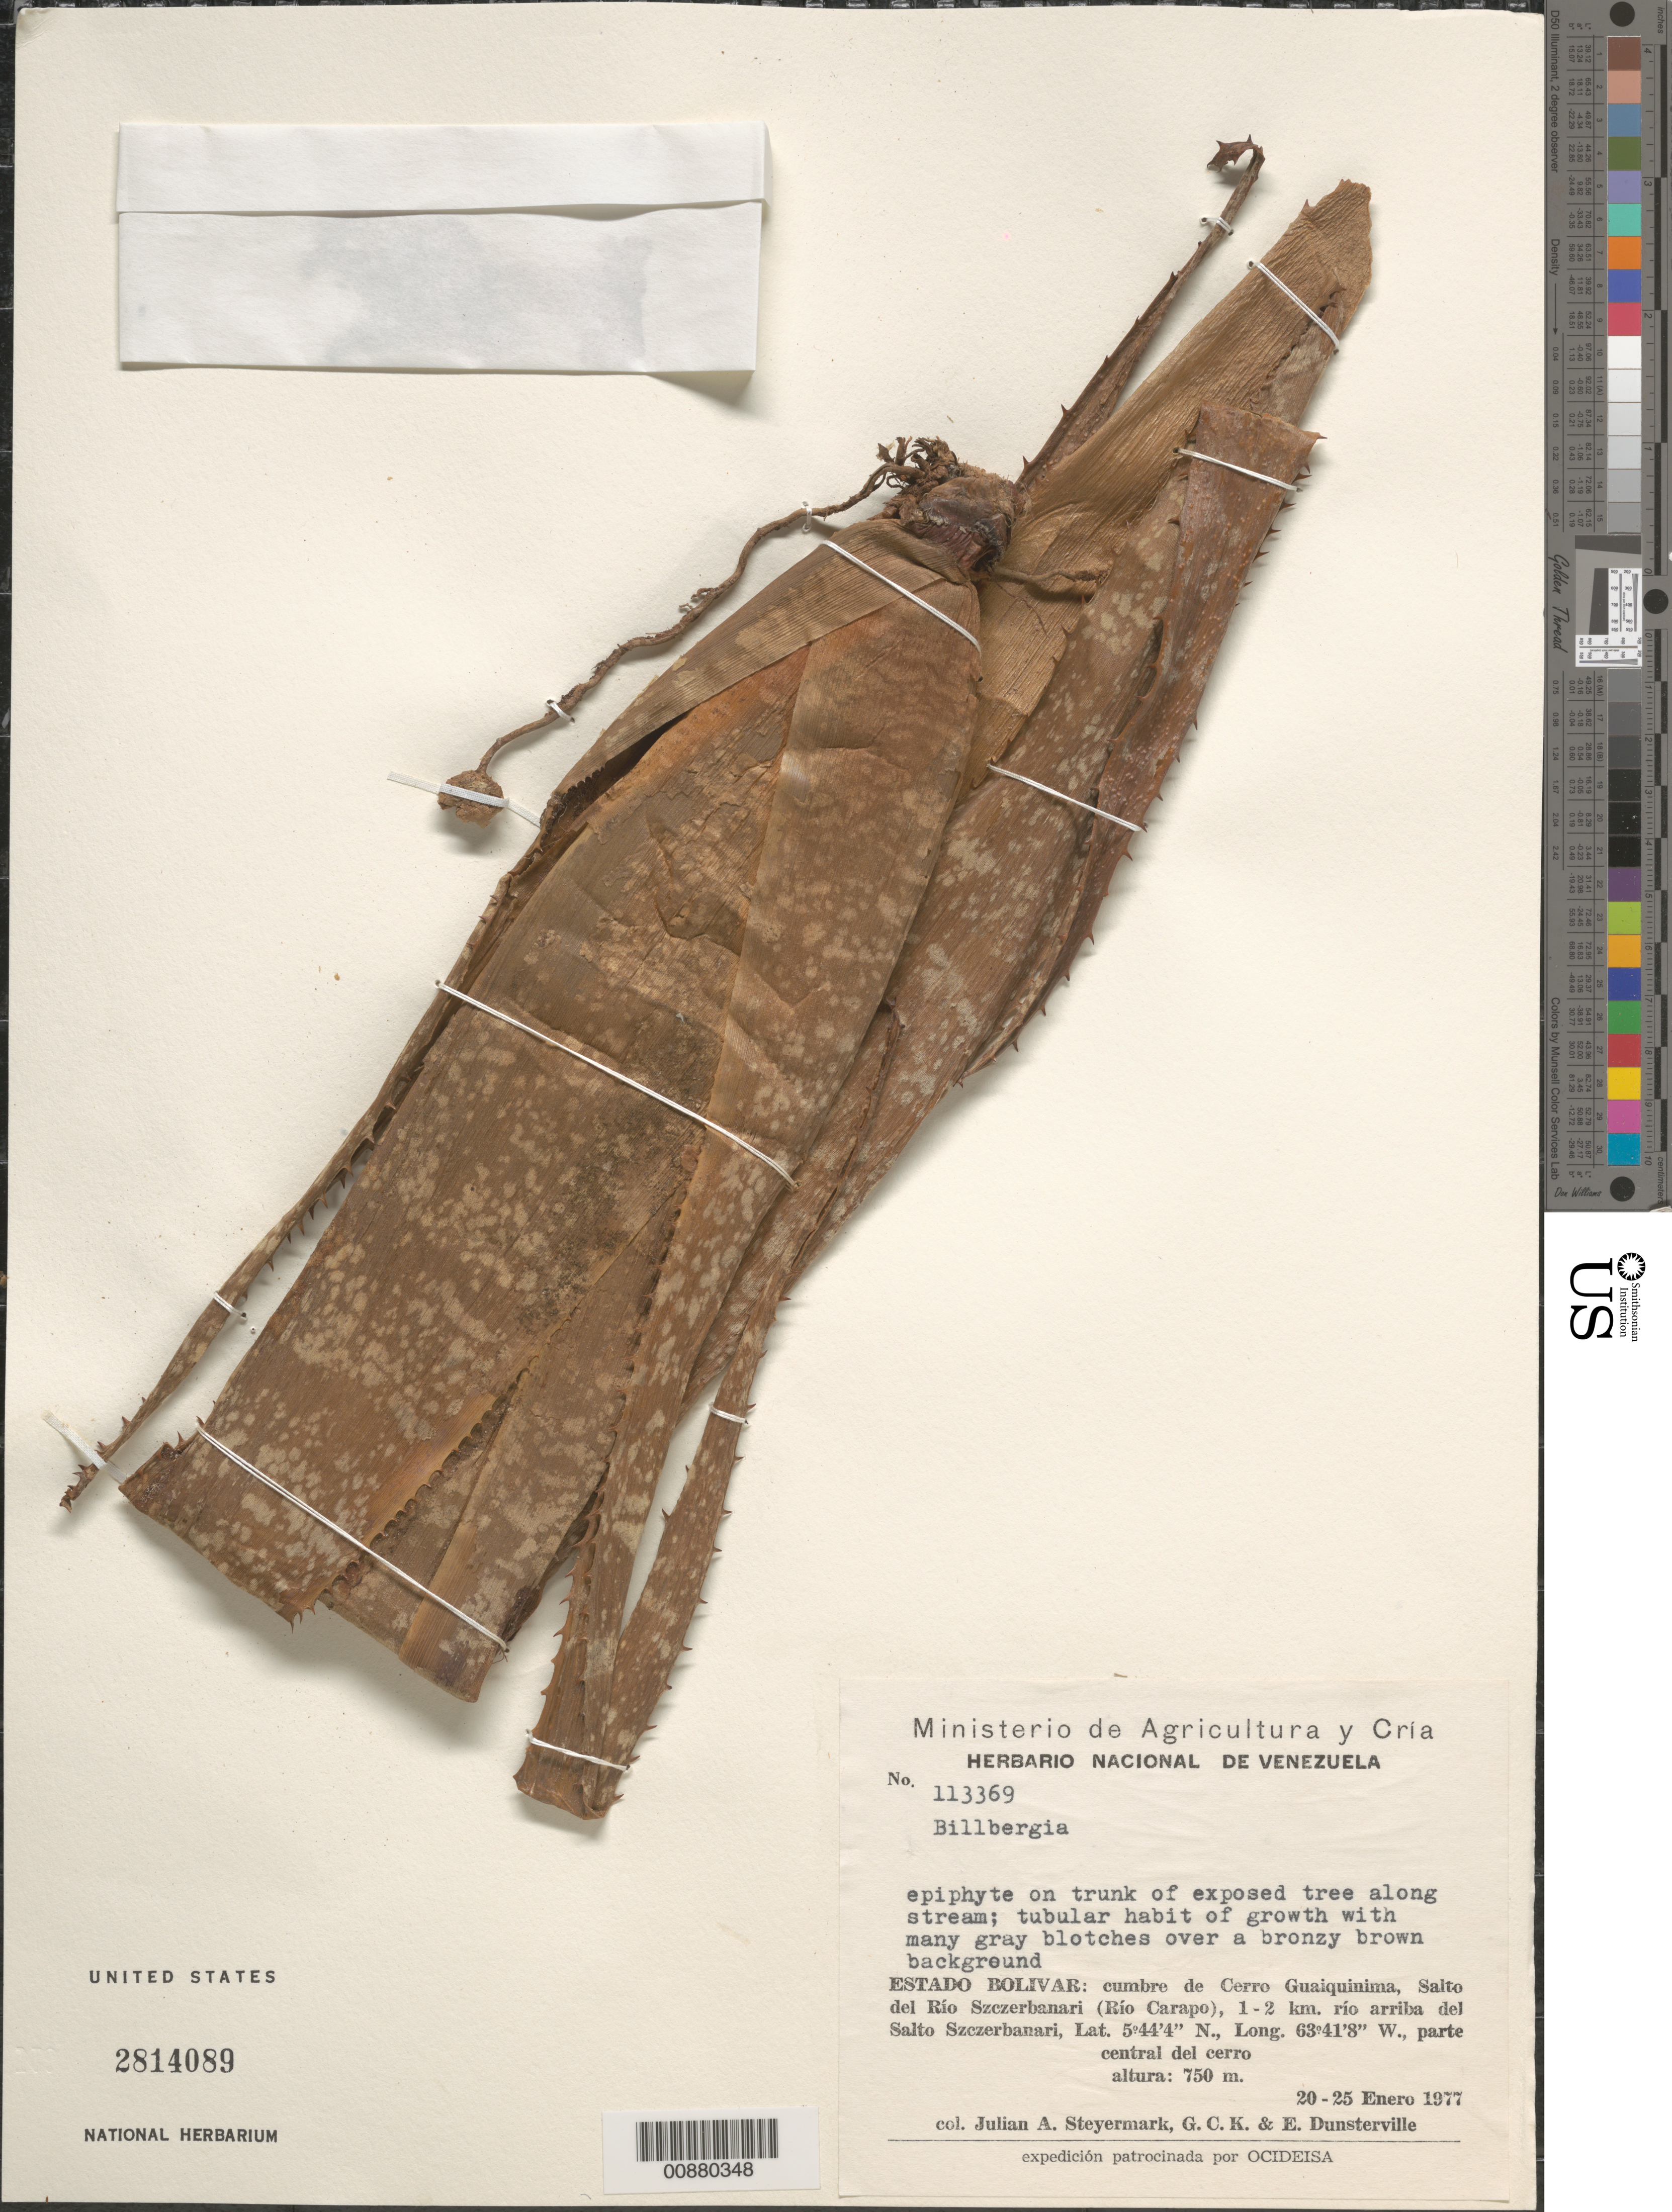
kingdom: Plantae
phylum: Tracheophyta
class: Liliopsida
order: Poales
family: Bromeliaceae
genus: Billbergia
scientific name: Billbergia sp.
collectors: J. Steyermark, G. C. K. Dunsterville & E. Dunsterville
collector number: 113369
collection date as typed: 20-Jan-77 to 25-Jan-77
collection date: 1977-01-20/1977-01-25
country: Venezuela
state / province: Bolívar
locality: Cerro Guaiquinima, Salto del Río Szczerbanari (Río Carapo), 1-2km rio arriba del Salto Szczerbanari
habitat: On trunk of exposed tree along stream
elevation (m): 750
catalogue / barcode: US 2814089